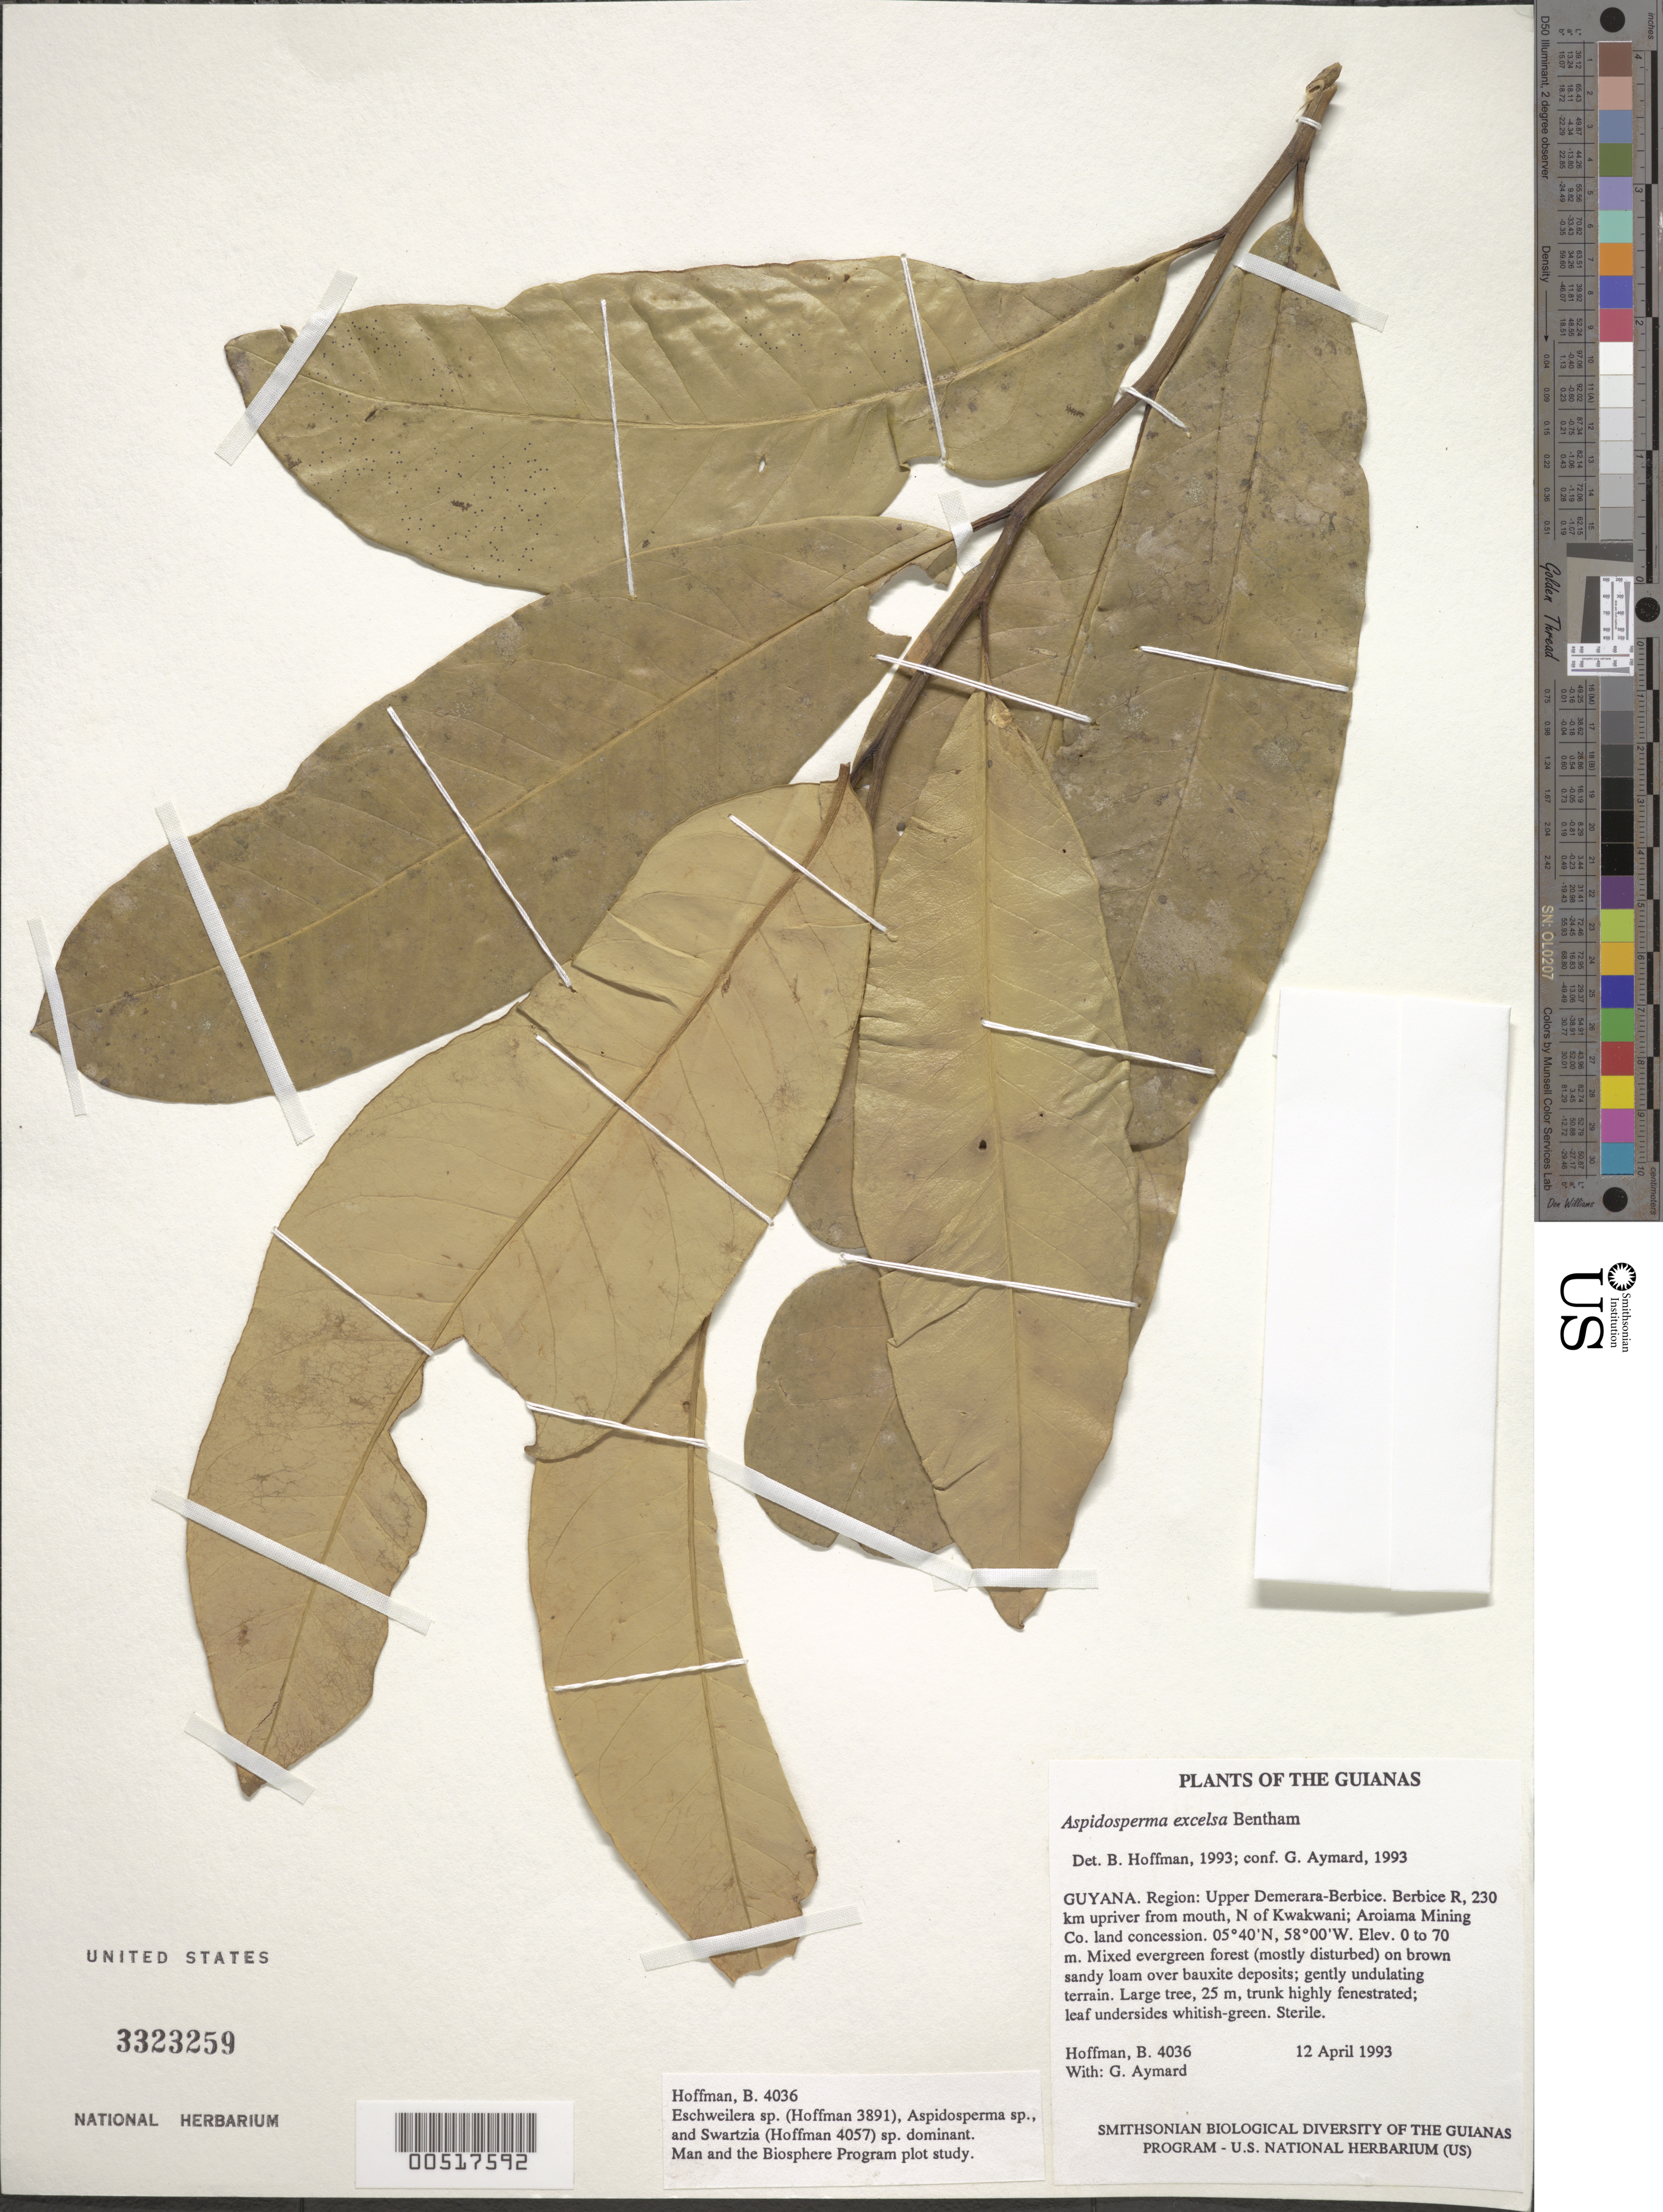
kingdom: Plantae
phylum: Tracheophyta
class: Magnoliopsida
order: Gentianales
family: Apocynaceae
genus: Aspidosperma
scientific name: Aspidosperma excelsum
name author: Benth.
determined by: Aymard C., G. A., (PORT), Univ. Nac. Exp. de los Llanos Ezequiel Zamora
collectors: B. Hoffman & G. A. Aymard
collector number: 4036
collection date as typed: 12 April 1993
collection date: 1993-04-12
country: Guyana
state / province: U. Demerara-Berbice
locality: Berbice River, 230 km upriver from mouth, N of Kwakwani; Aroiama Mining Co. land concession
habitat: Mixed evergreen forest (mostly disturbed) on brown sandy loam over bauxite deposits; gently undulating terrain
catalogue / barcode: US 3323259